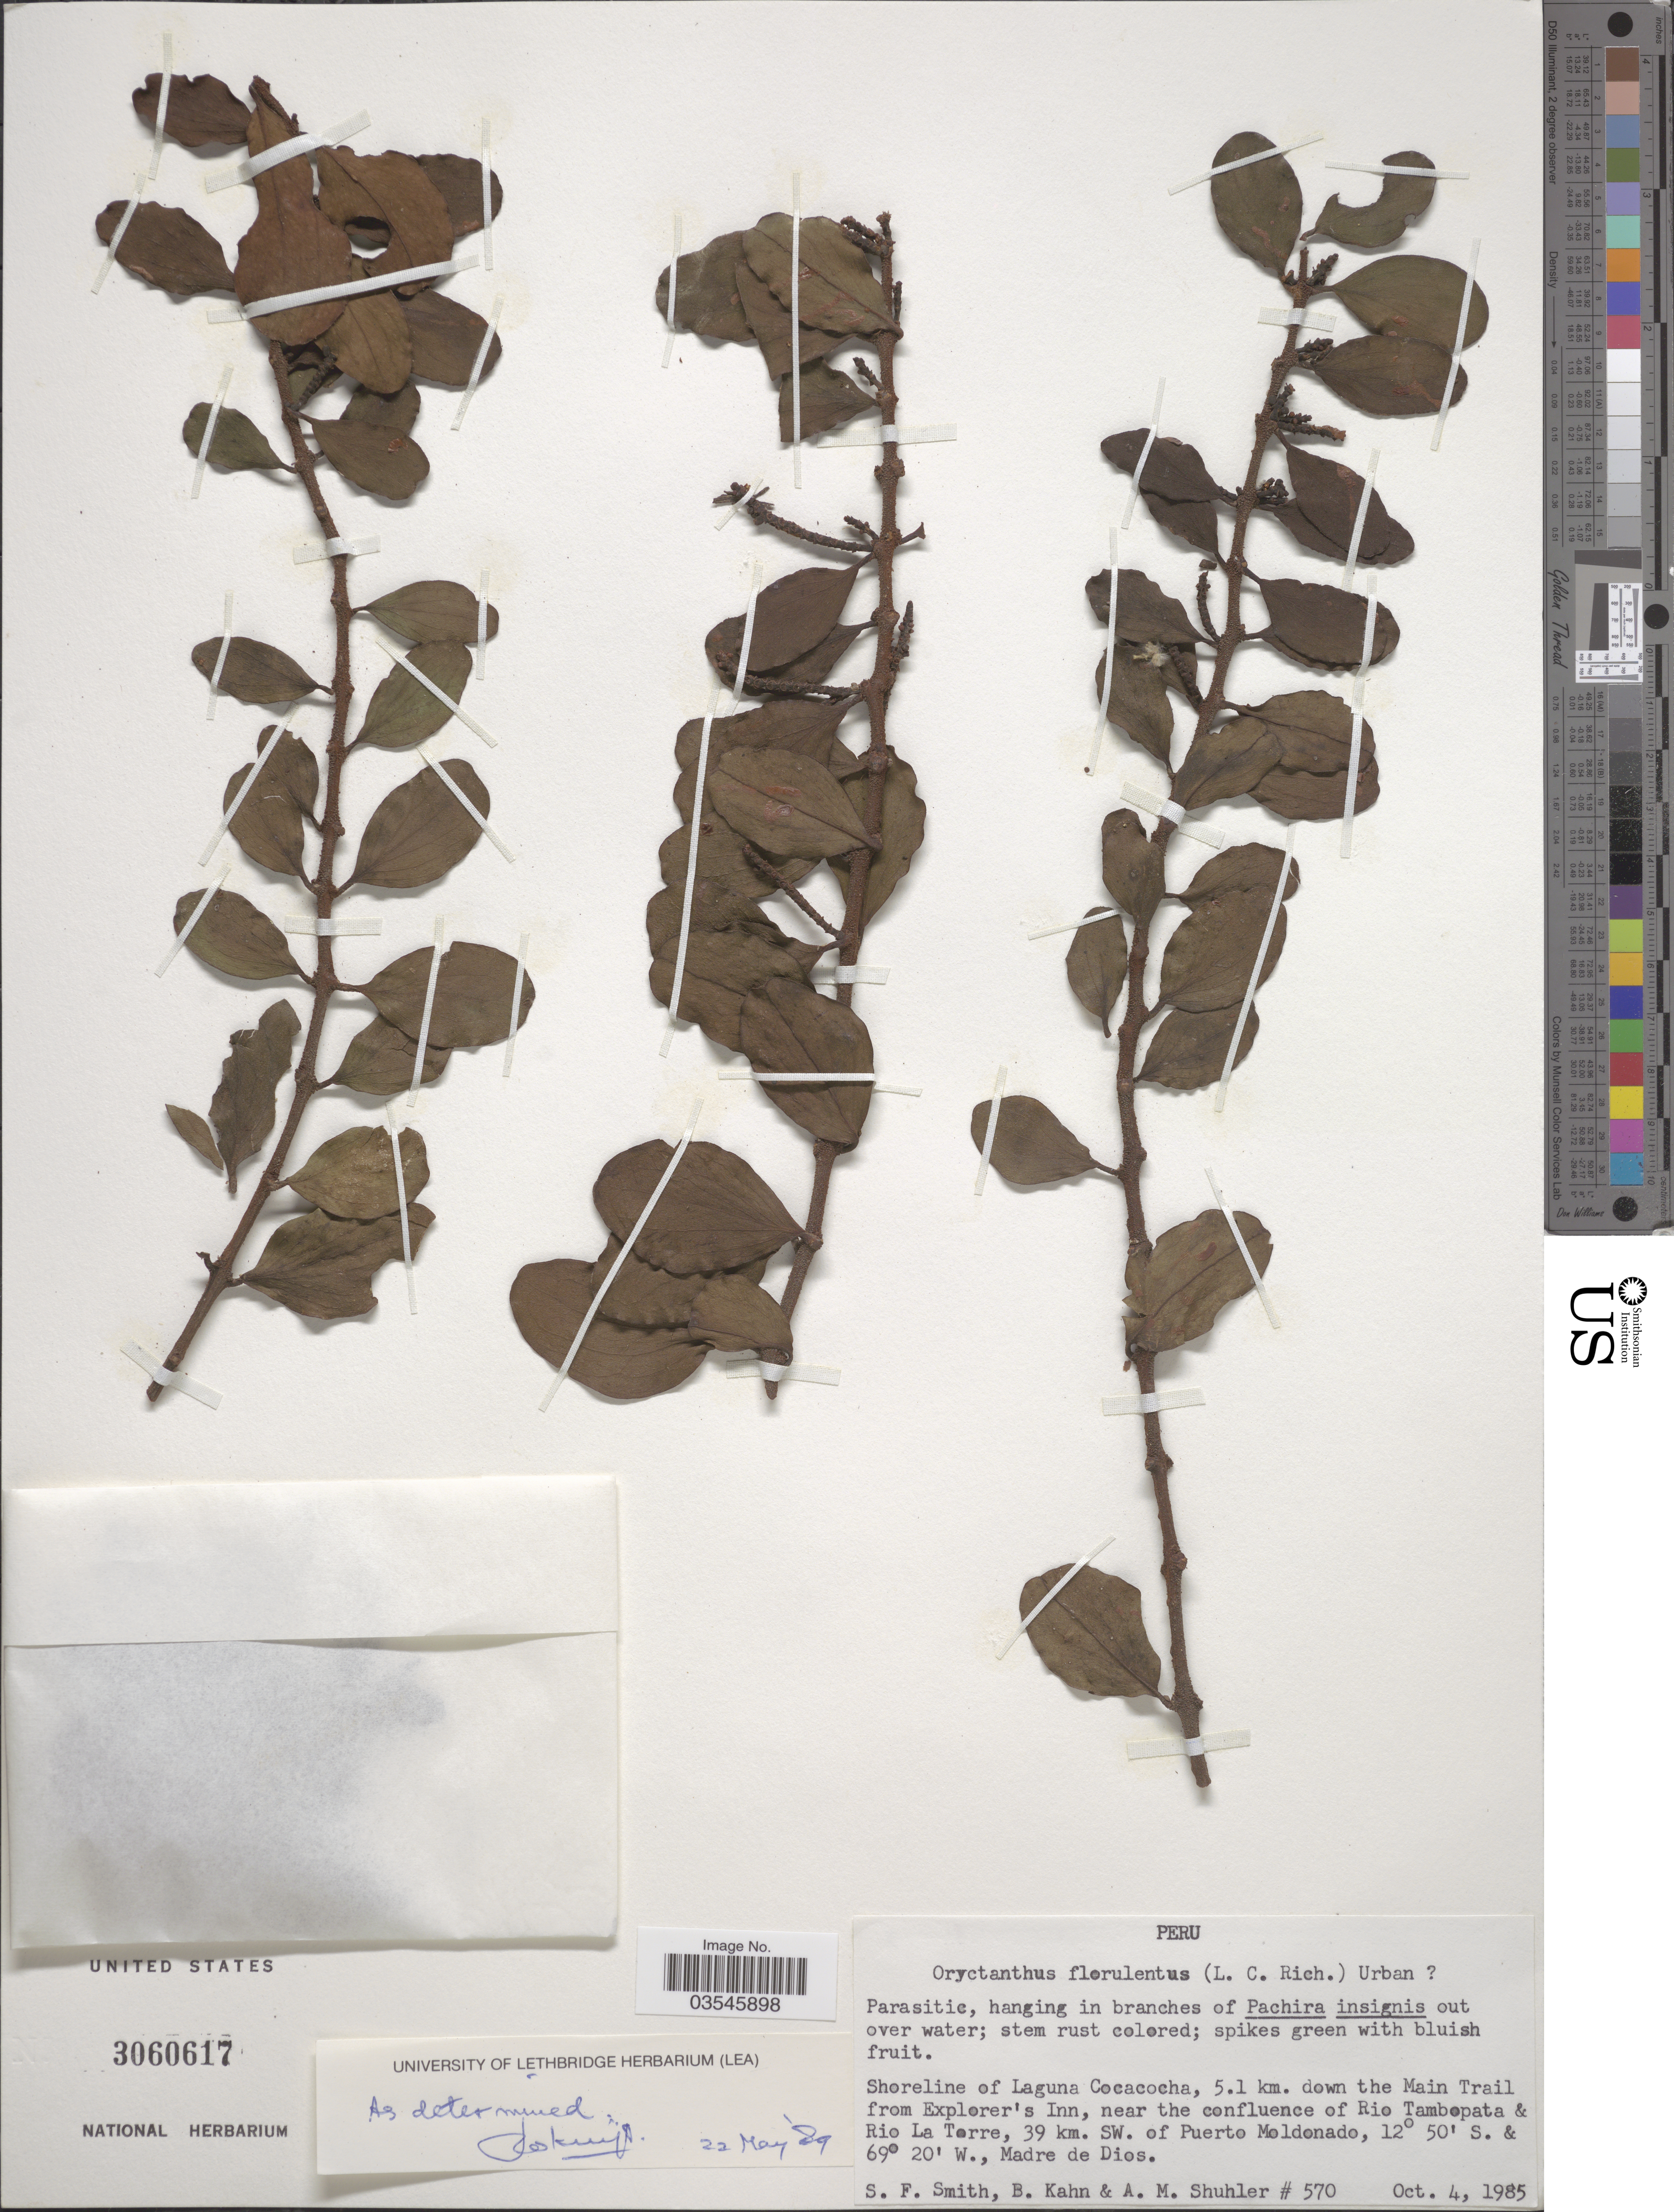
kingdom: Plantae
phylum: Tracheophyta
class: Magnoliopsida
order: Santalales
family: Loranthaceae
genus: Oryctanthus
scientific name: Oryctanthus florulentus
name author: (Rich.) Tiegh.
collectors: S.F. Smith, B. Kahn & A. Shuhler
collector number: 570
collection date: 1985-10-04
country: Peru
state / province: Madre de Dios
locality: Shoreline of Laguna Cocacocha, 5.1 km. down the Main Trail from Explorer's Inn, near the confluence of Rio Tambopata & Rio La Torre, 39 km. SW. of Puerto Moldonado.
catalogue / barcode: US 3060617